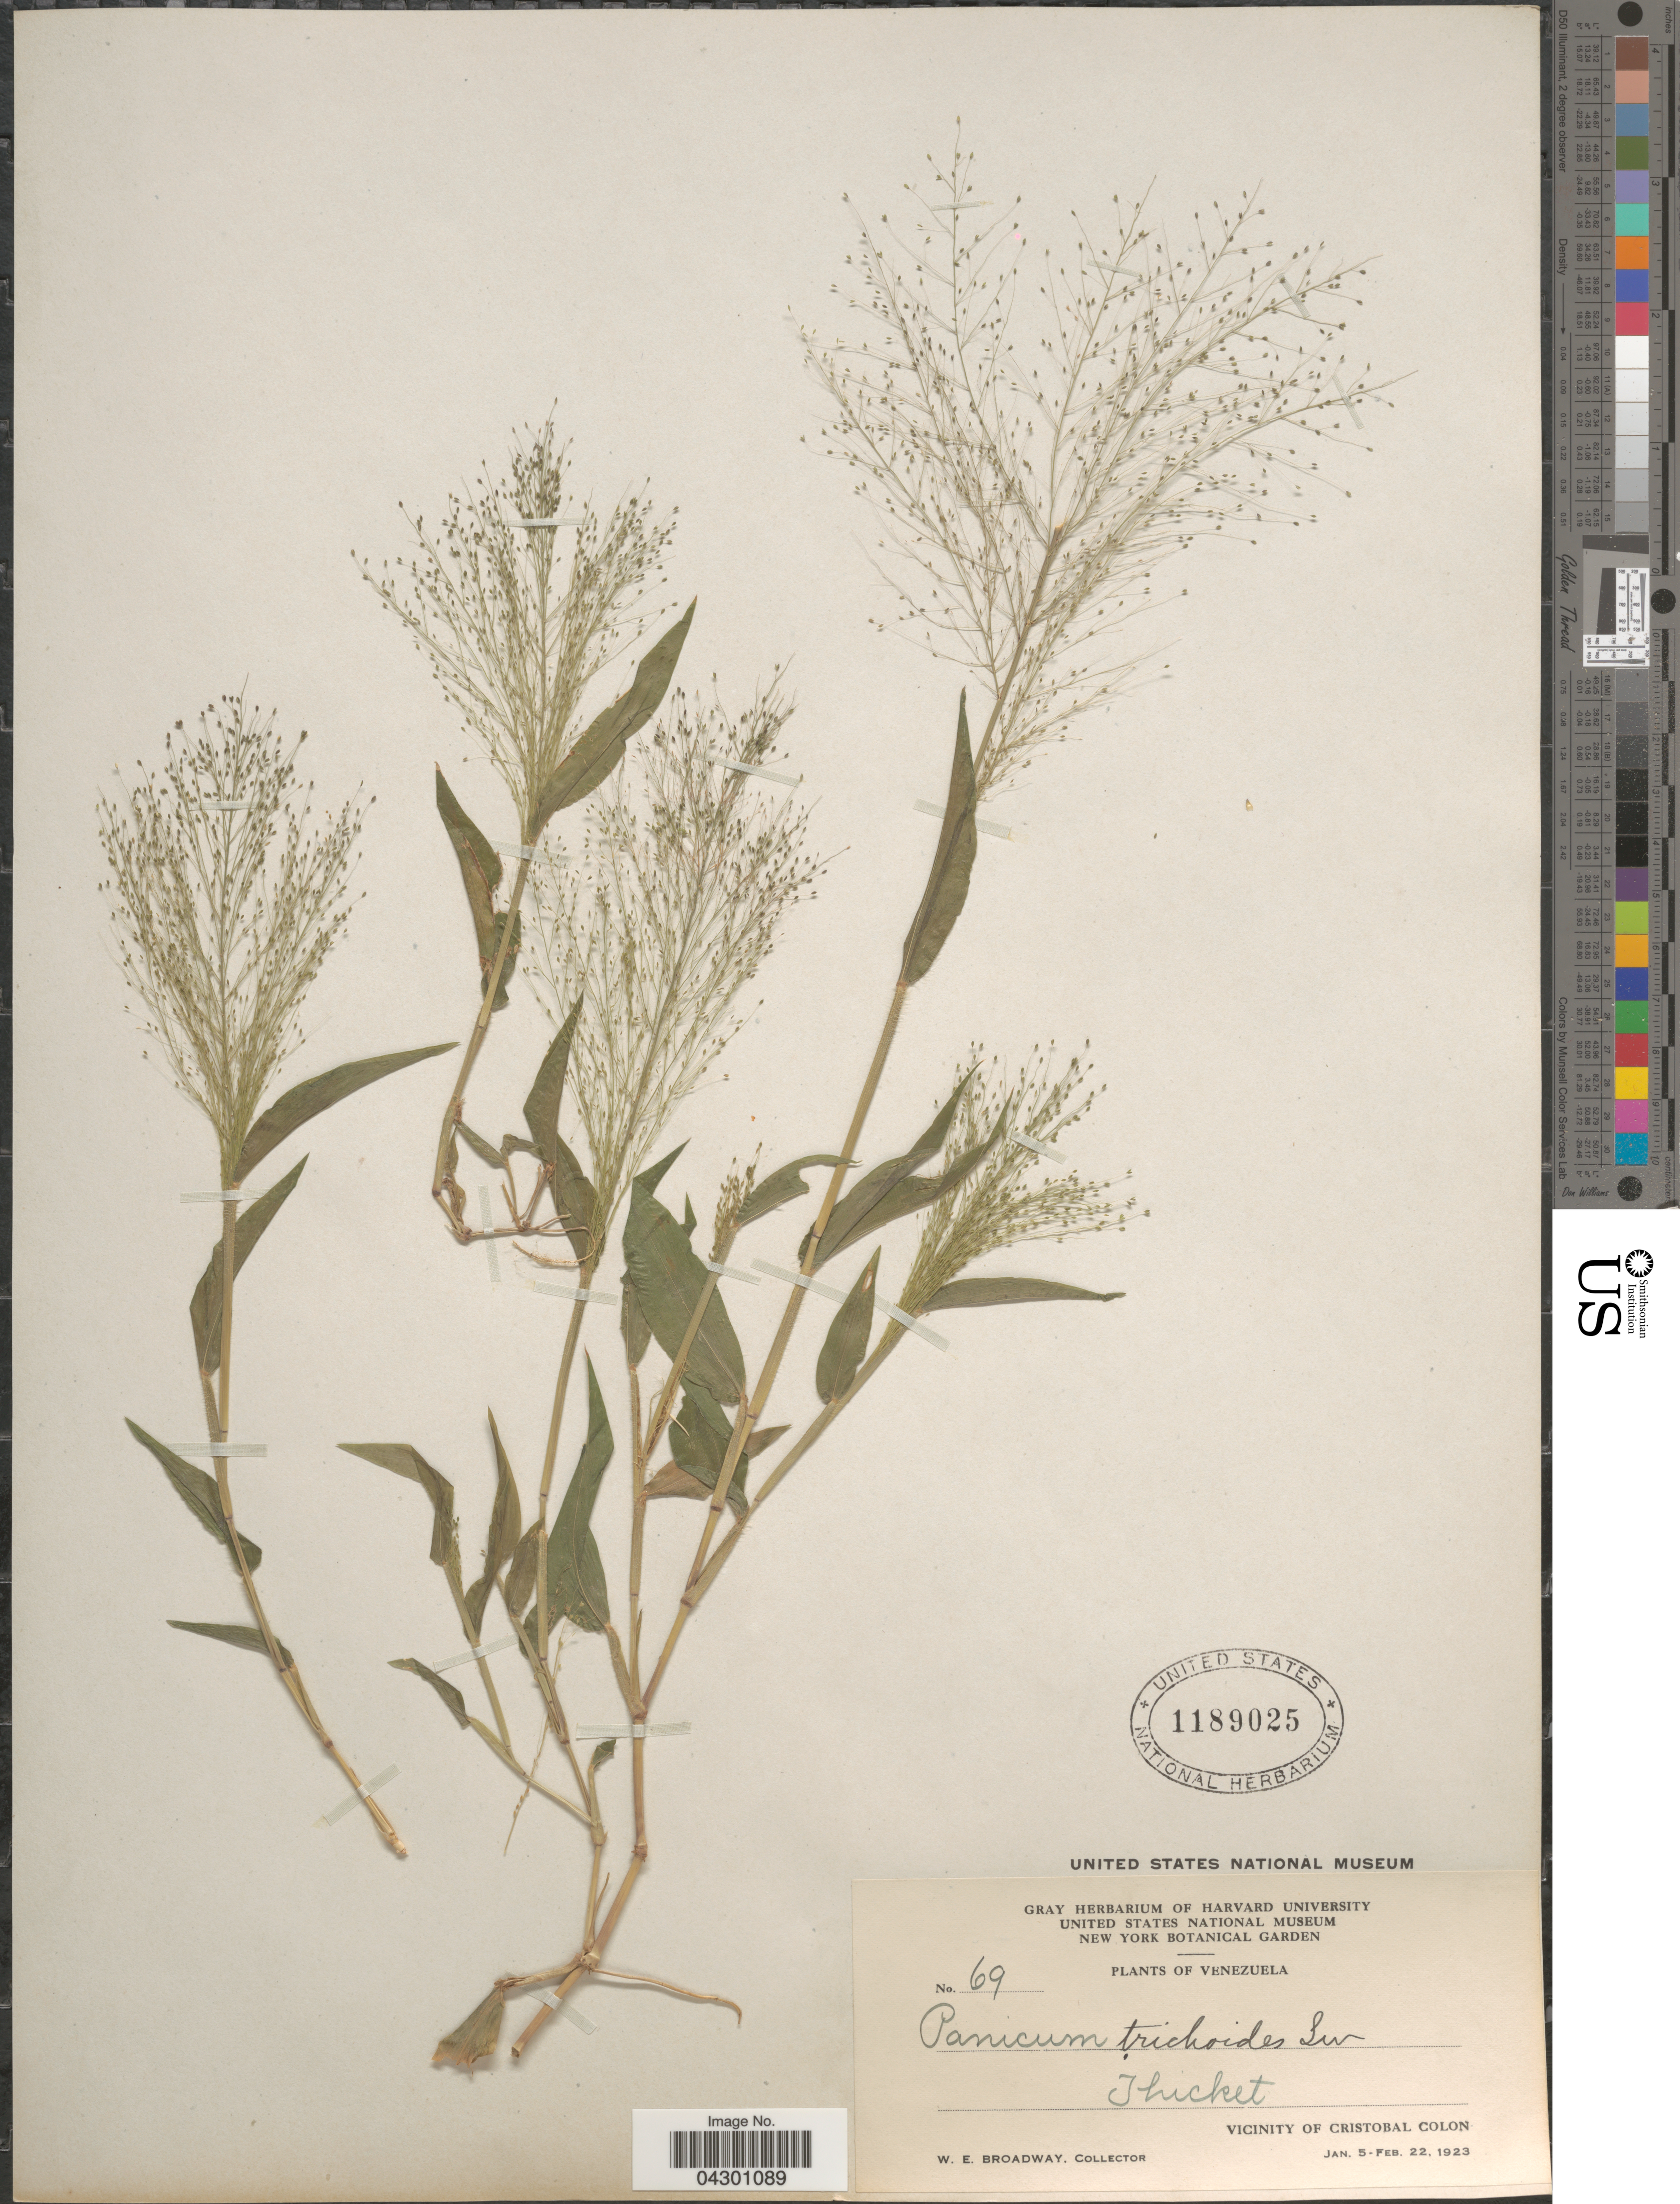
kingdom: Plantae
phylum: Tracheophyta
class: Liliopsida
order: Poales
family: Poaceae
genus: Panicum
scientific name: Panicum trichoides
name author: Sw.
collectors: W. E. Broadway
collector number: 69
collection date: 1923-01-05/1923-02-22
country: Venezuela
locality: Vicinity of Cristobal Colon.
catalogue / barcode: US 1189025